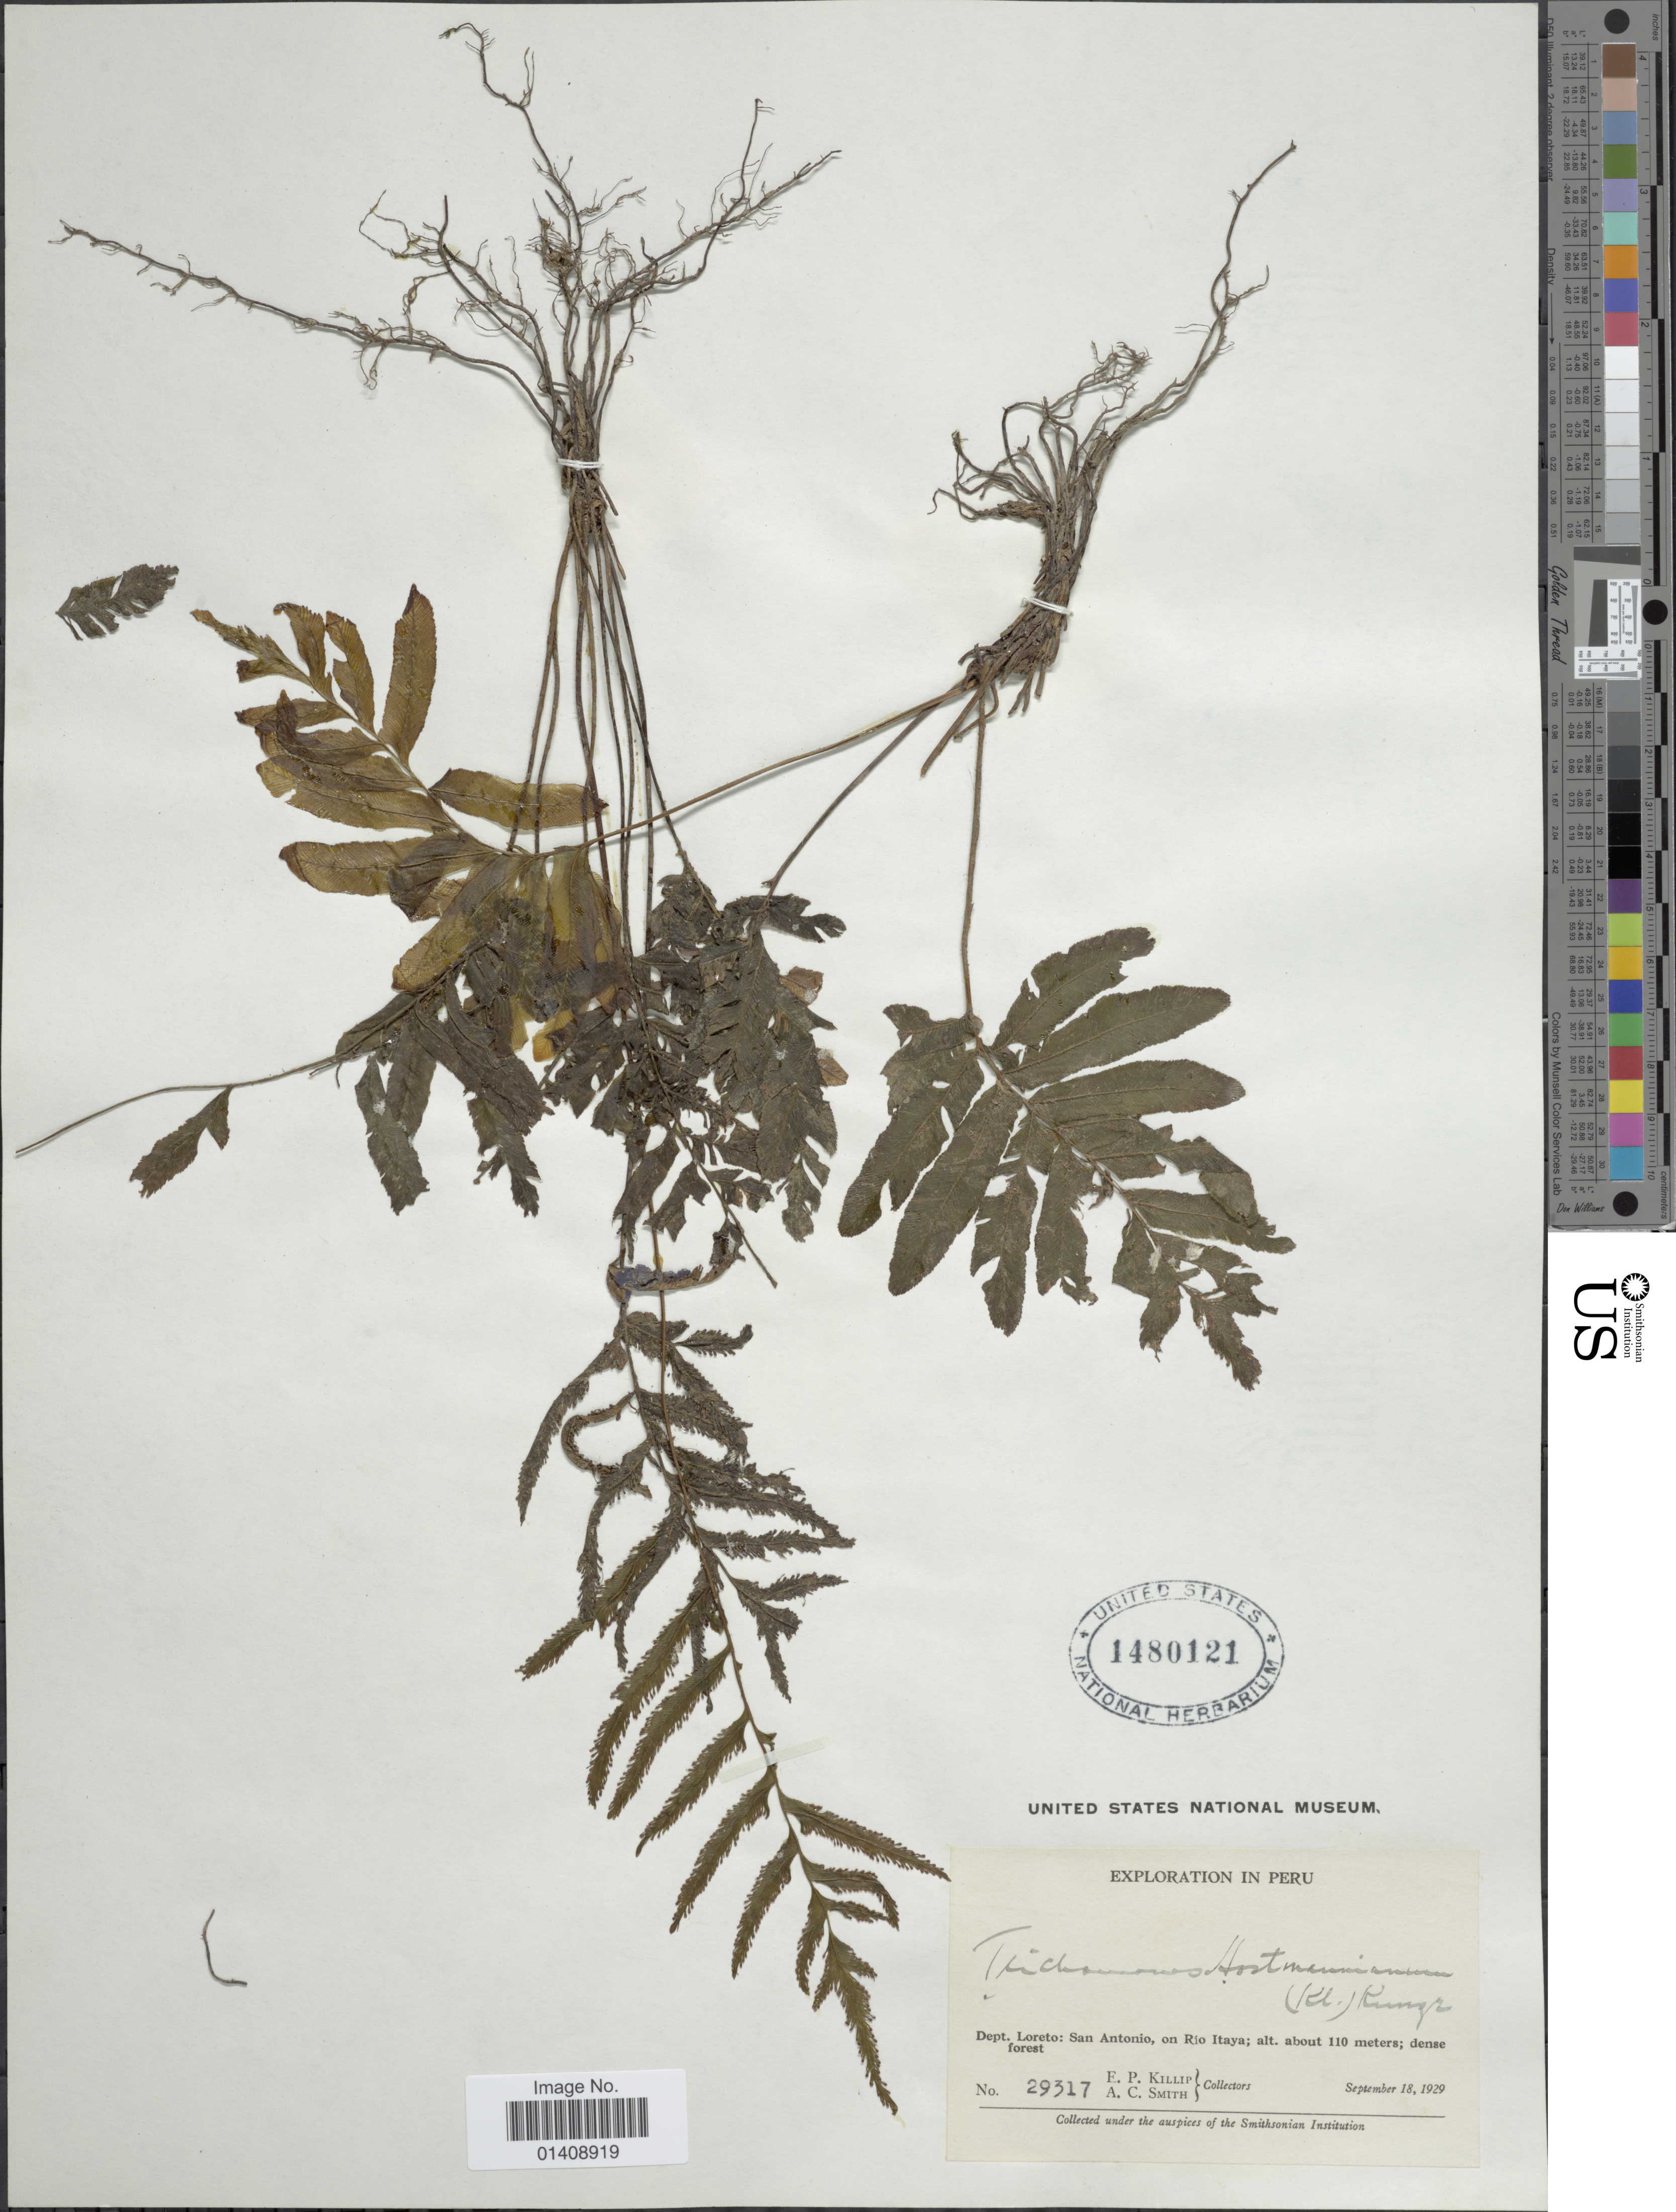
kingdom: Plantae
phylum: Tracheophyta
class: Polypodiopsida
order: Hymenophyllales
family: Hymenophyllaceae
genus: Trichomanes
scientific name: Trichomanes hostmannianum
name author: (Klotzsch) Kunze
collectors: E. P. Killip & A. C. Smith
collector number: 29317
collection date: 1929-09-18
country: Peru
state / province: Loreto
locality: San Antonio, on Rio Itaya.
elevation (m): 110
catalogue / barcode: US 1480121